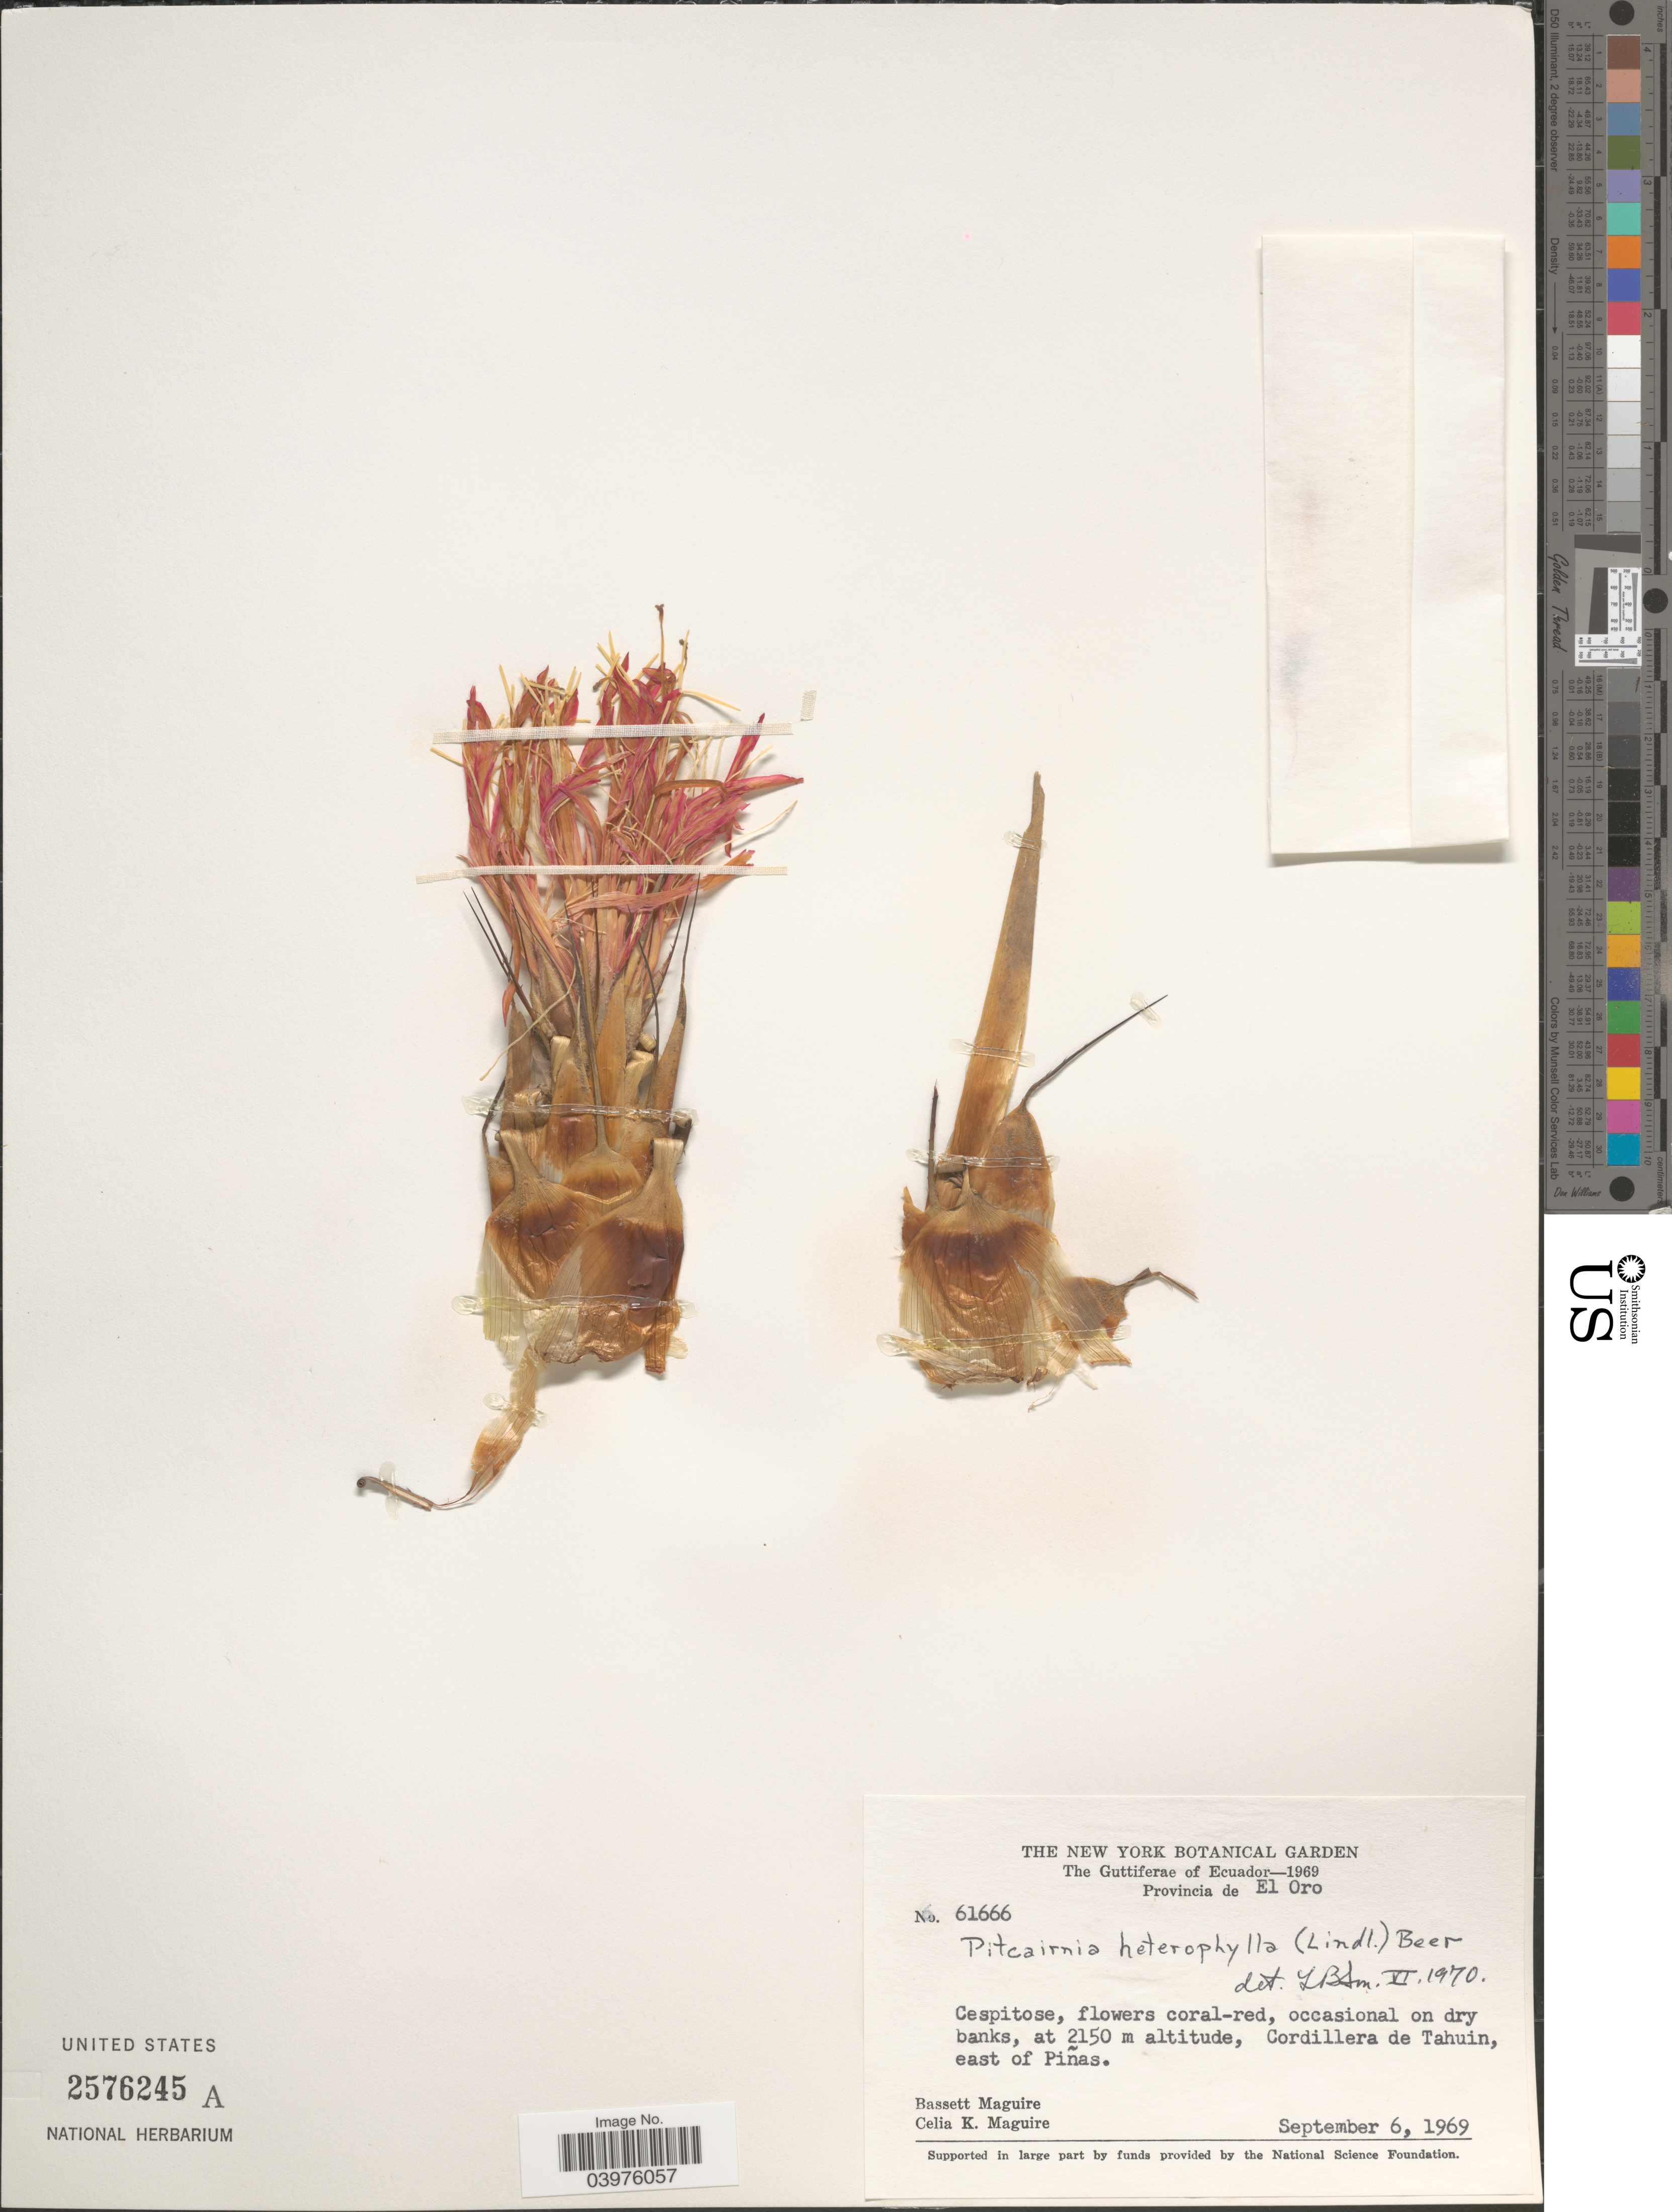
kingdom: Plantae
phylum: Tracheophyta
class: Liliopsida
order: Poales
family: Bromeliaceae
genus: Pitcairnia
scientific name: Pitcairnia heterophylla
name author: (Lindl.) Beer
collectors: B. Maguire & C. K. Maguire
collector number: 61666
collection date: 1969-09-06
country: Ecuador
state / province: El Oro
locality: The Guttiferae of Ecuador. Cordillera de Tahuin, east of Piñas.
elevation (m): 2150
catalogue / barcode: US 2576245A